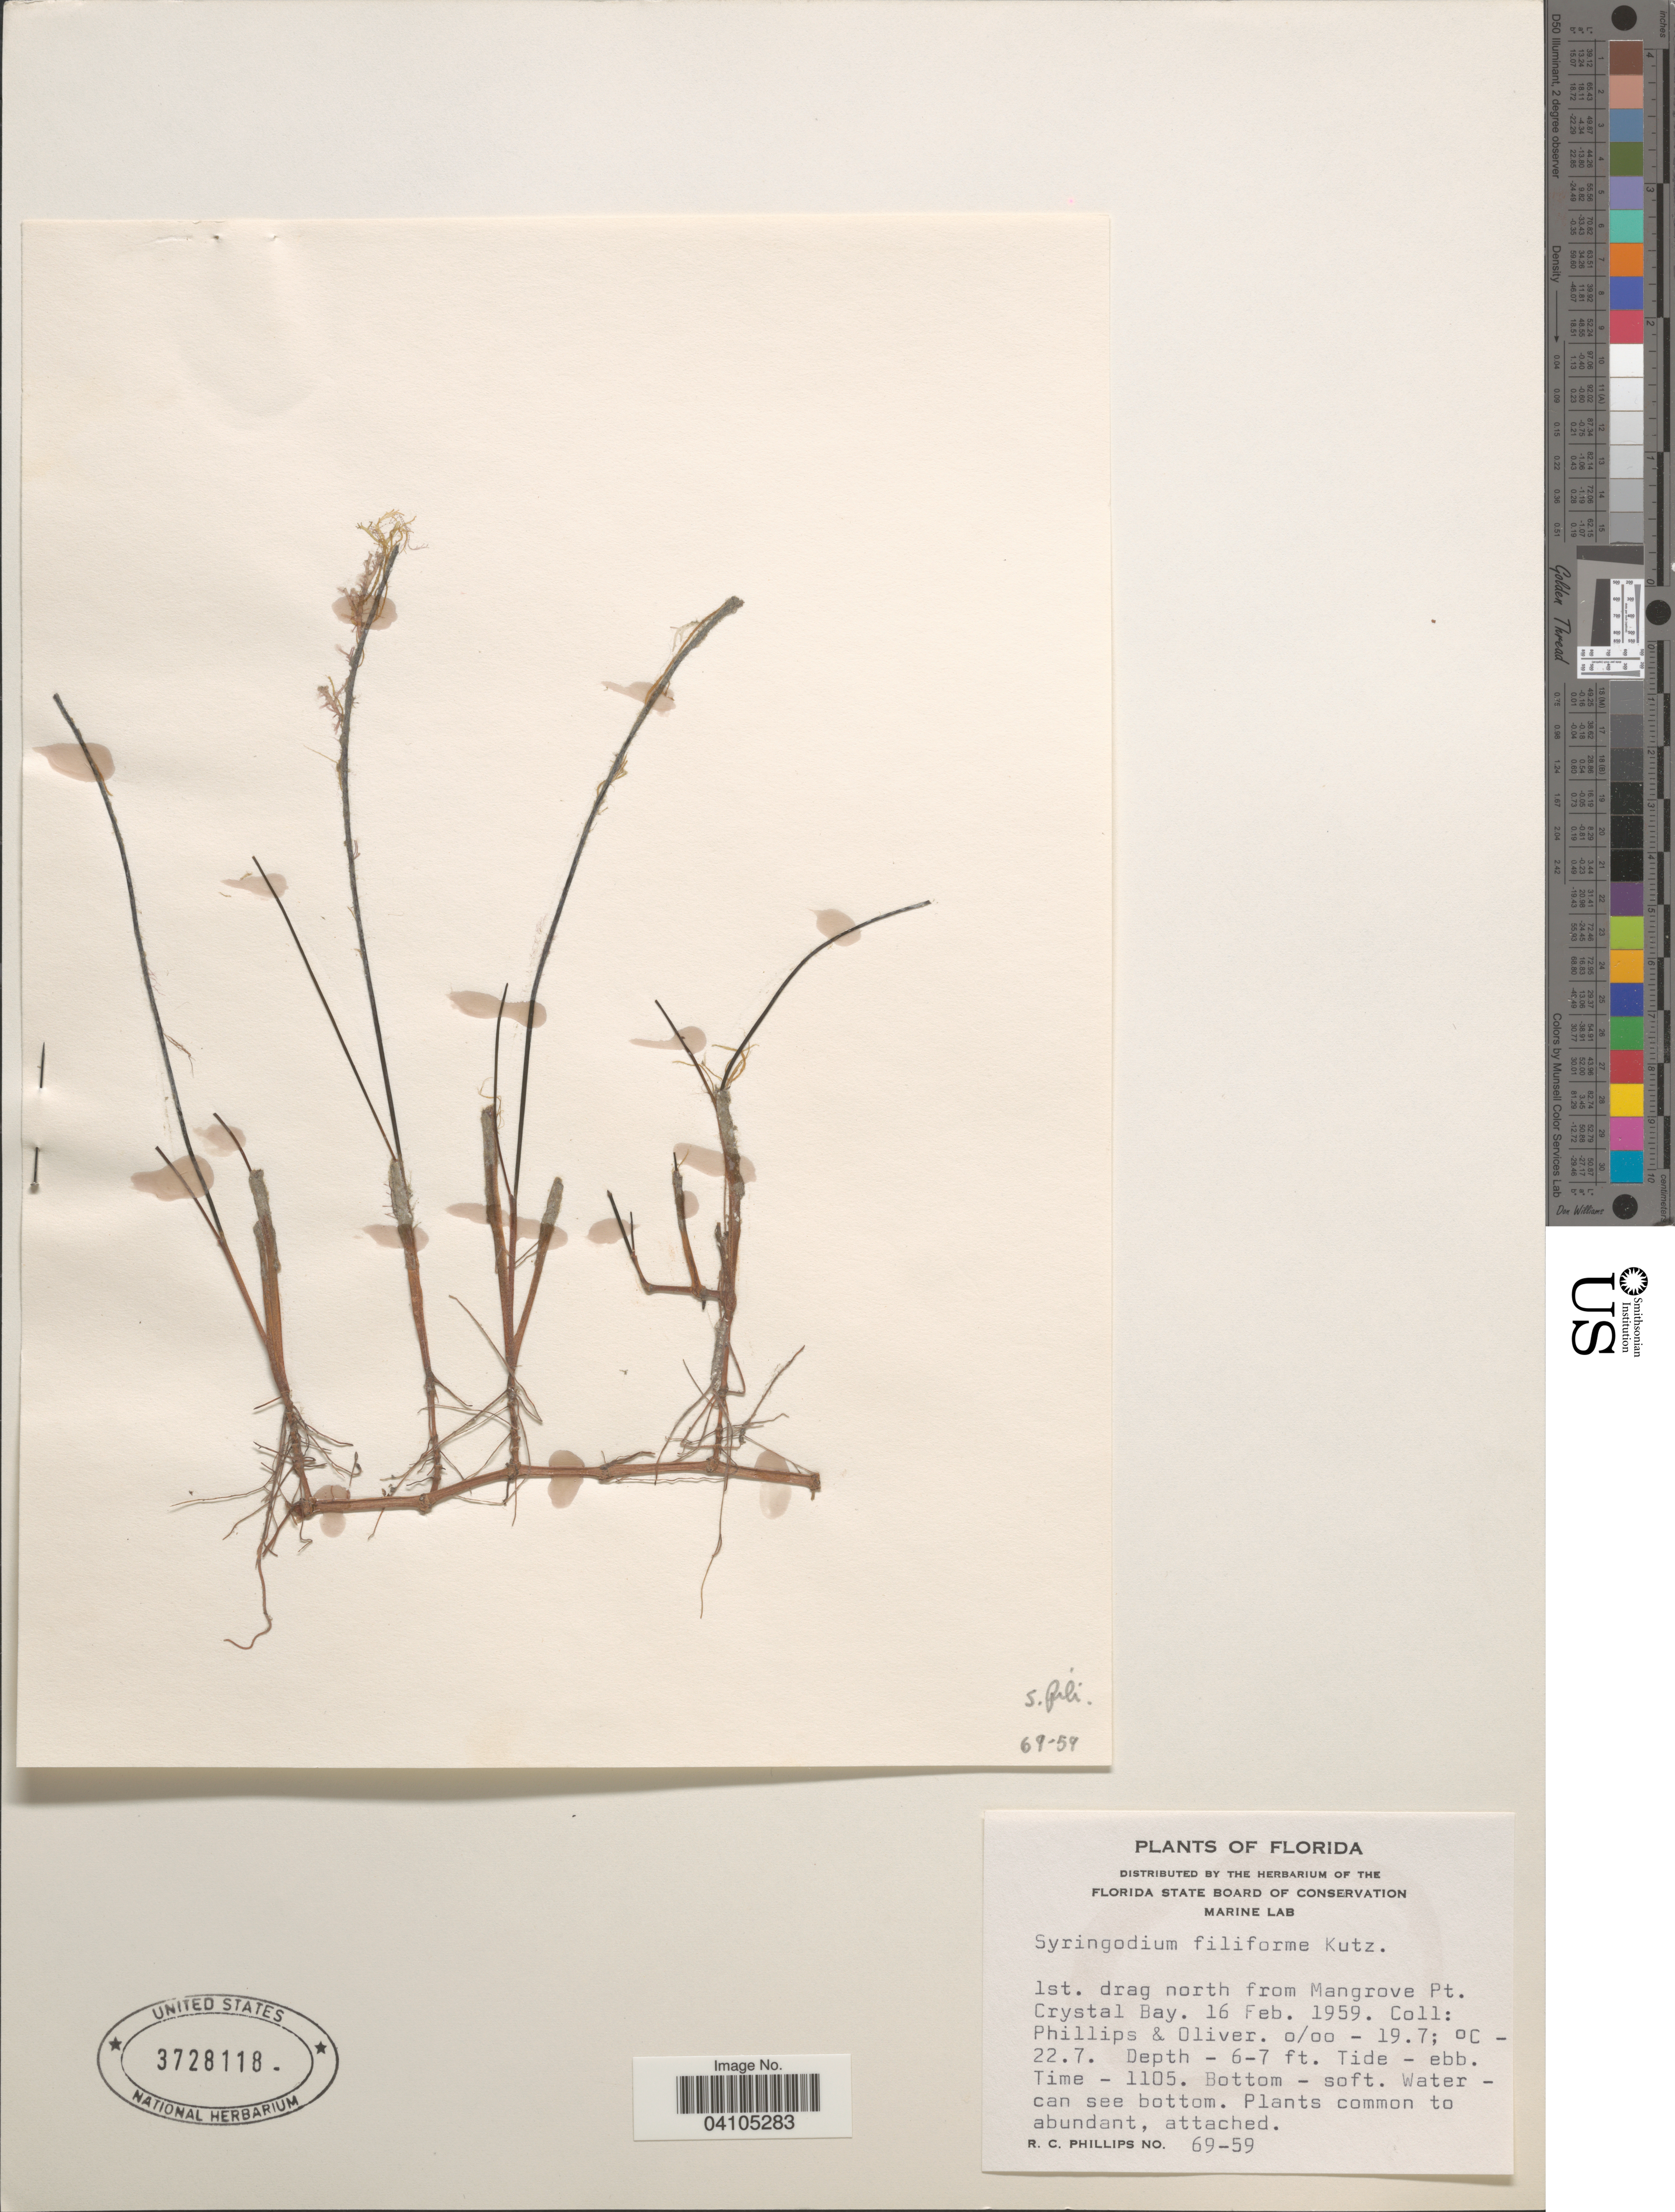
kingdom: Plantae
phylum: Tracheophyta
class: Liliopsida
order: Alismatales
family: Cymodoceaceae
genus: Syringodium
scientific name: Syringodium filiforme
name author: Kütz.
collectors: R. C. Phillips & Oliver, --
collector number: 69-59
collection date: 1959-02-16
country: United States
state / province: Florida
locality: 1st. drag north from Mangrove Pt. Crystal Bay.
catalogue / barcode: US 3728118